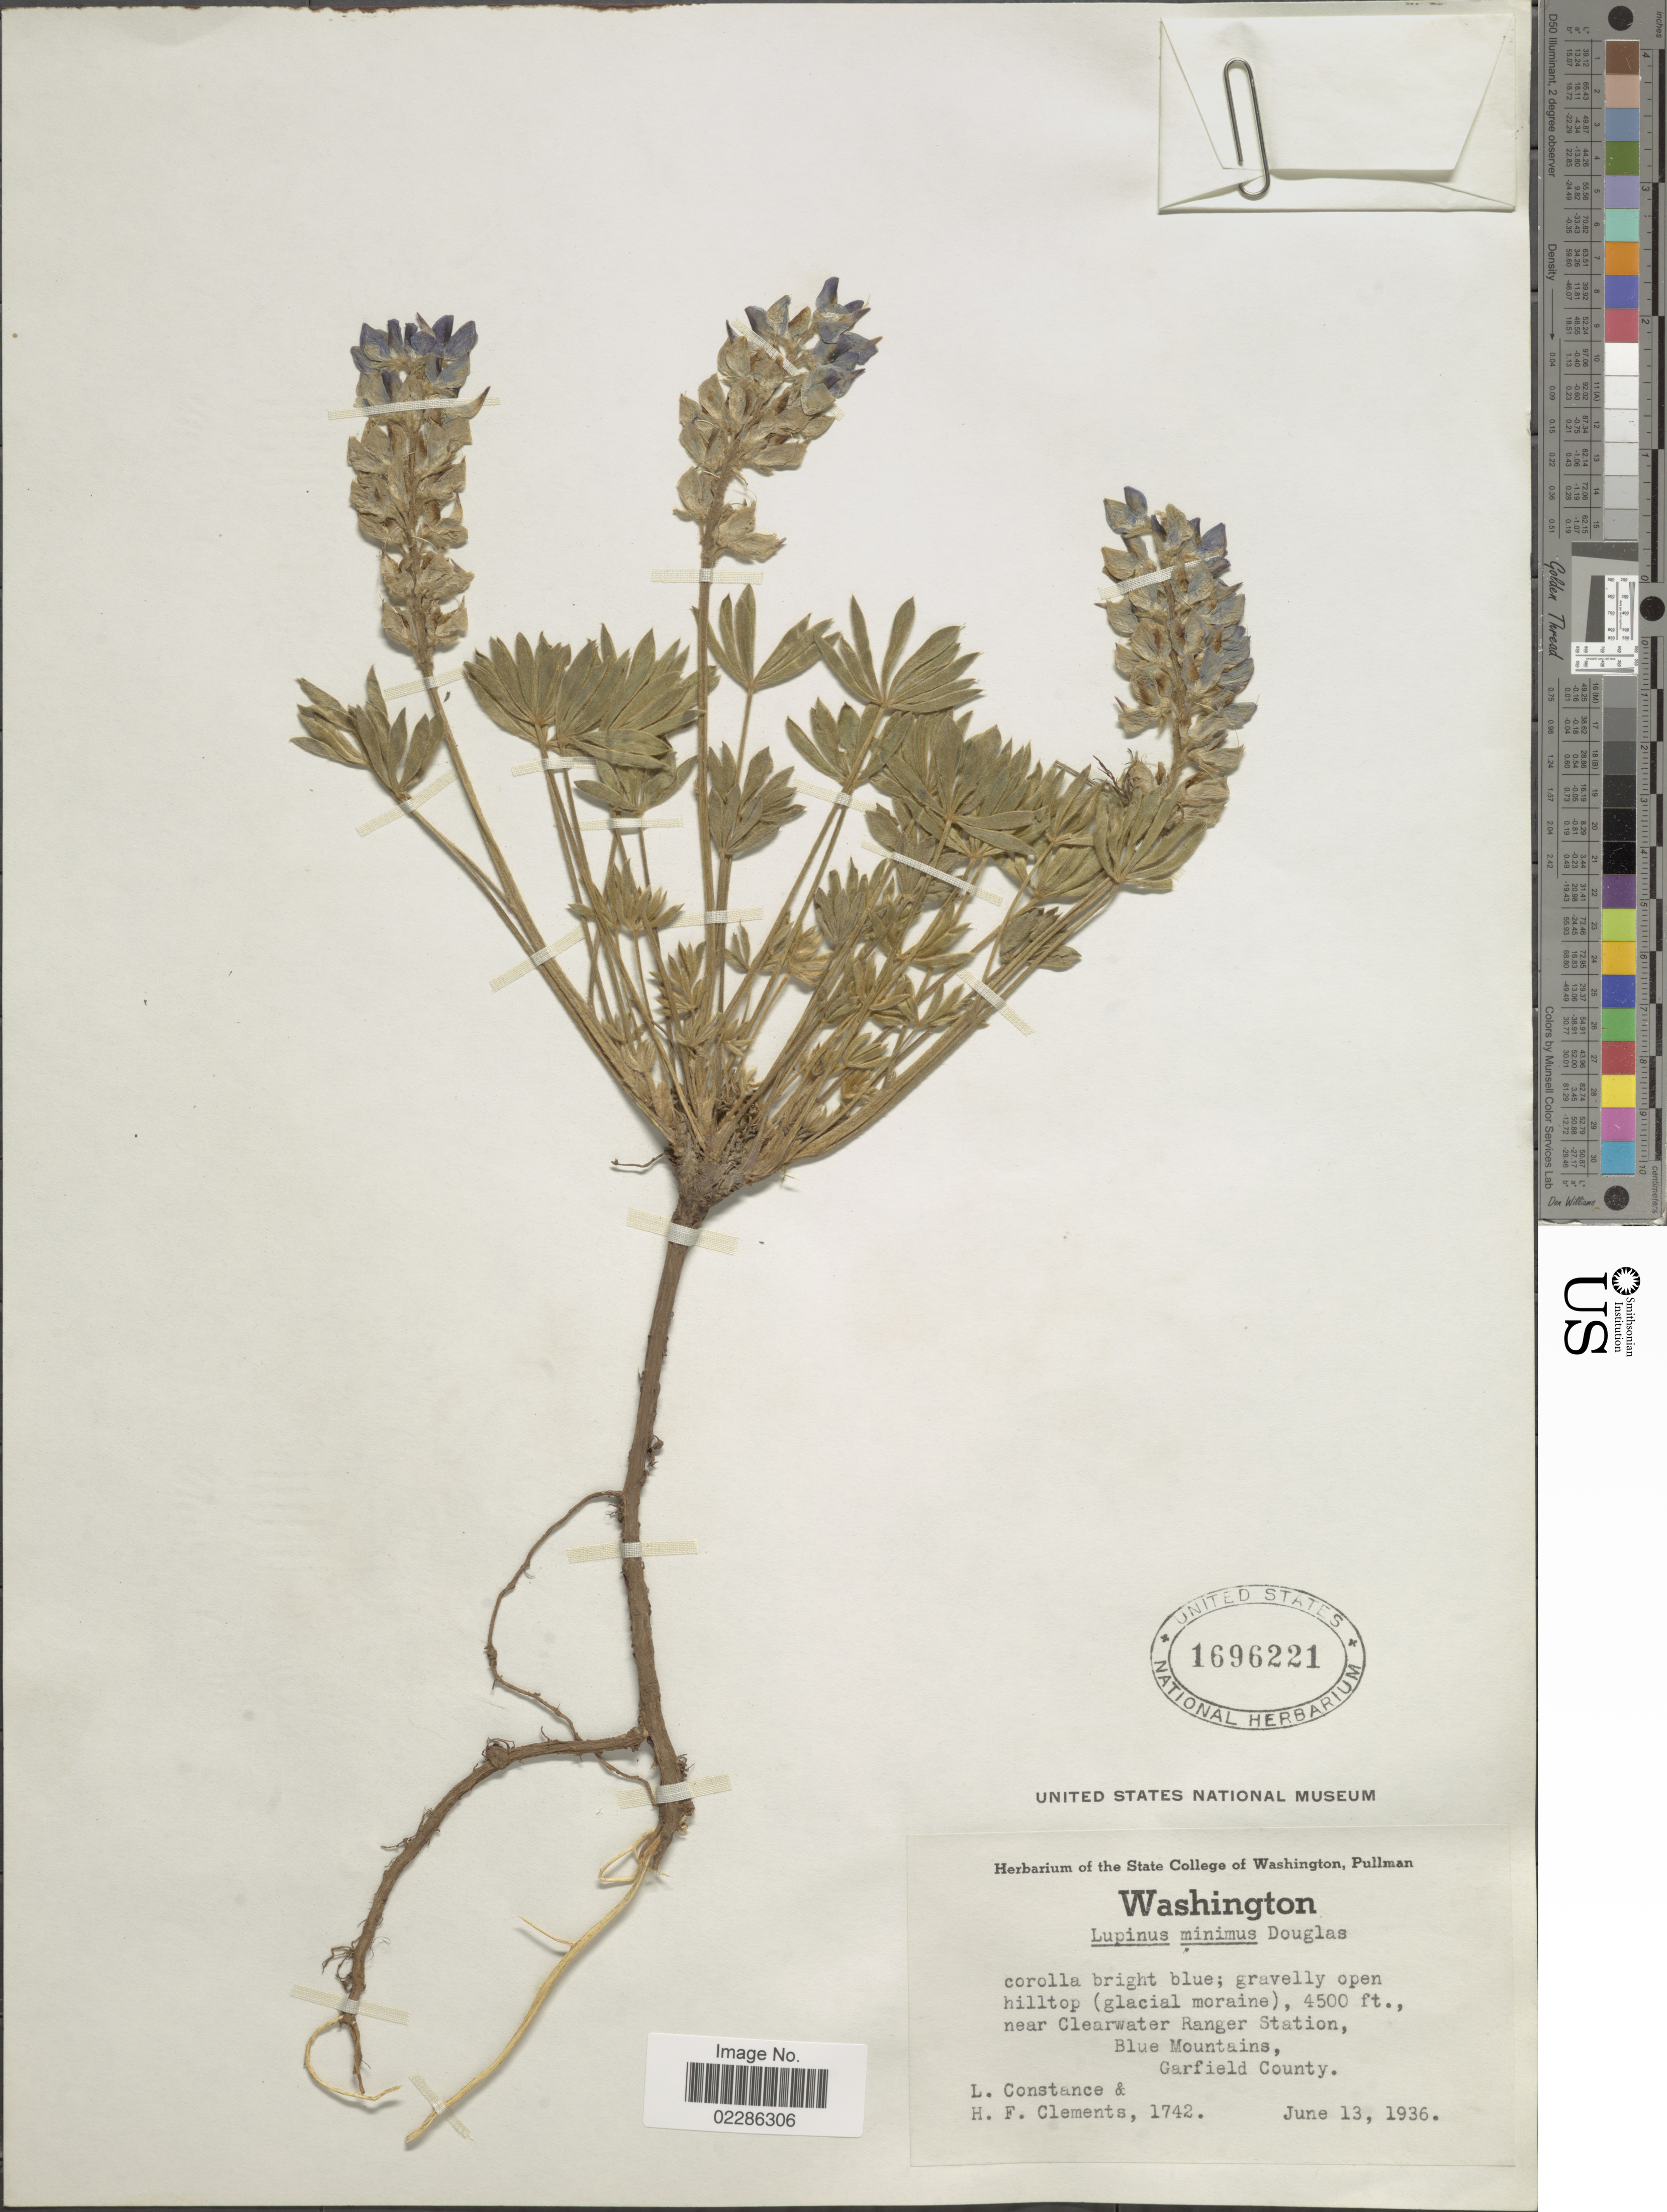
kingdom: Plantae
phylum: Tracheophyta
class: Magnoliopsida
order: Fabales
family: Fabaceae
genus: Lupinus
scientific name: Lupinus minimus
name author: Douglas ex G. Don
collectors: L. Constance & H. Clements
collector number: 1742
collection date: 1936-06-13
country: United States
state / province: Washington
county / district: Garfield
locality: Gravelly open hilltop (glacial moraine), near Clearwater Ranger Station, Blue Mountains, Garfield County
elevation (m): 1372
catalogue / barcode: US 1696221